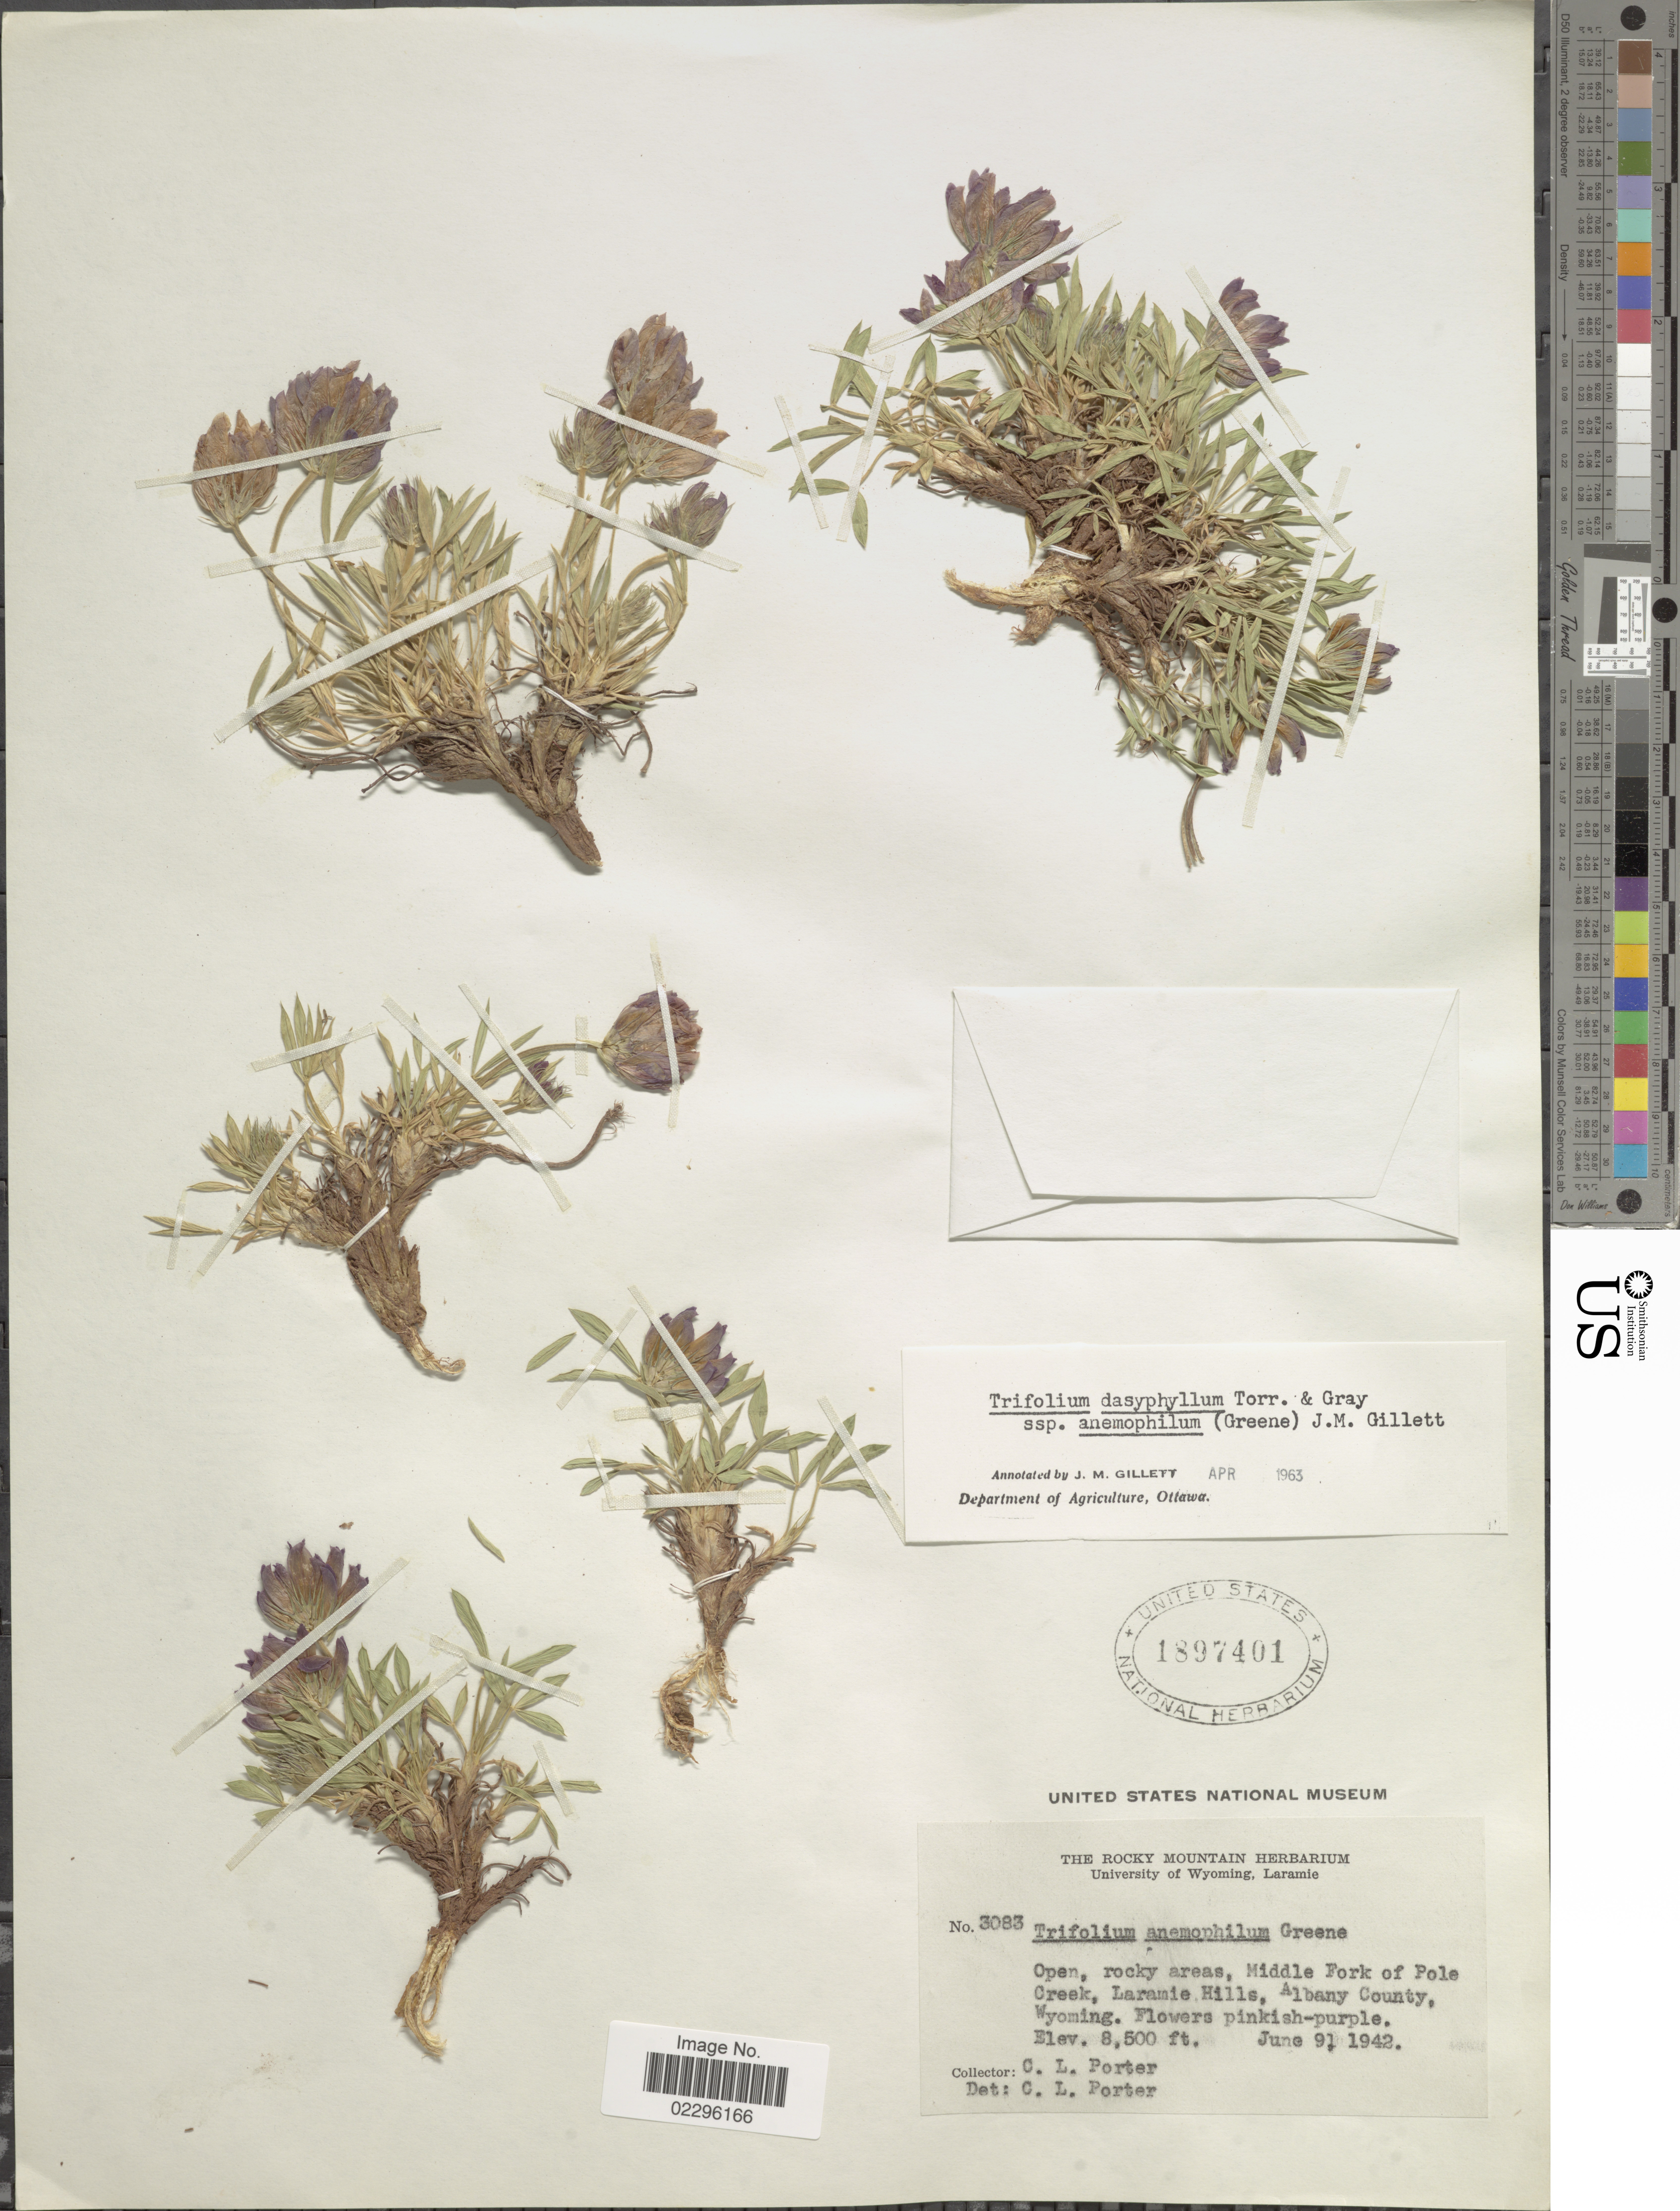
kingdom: Plantae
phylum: Tracheophyta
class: Magnoliopsida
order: Fabales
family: Fabaceae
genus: Trifolium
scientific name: Trifolium dasyphyllum subsp. anemophilum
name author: (Greene) J.M. Gillett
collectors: C. L. Porter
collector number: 3083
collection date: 1942-06-09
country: United States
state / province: Wyoming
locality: Middle Fork of Pole Creek, Laramie Hills, Albany County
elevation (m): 2591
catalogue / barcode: US 1897401